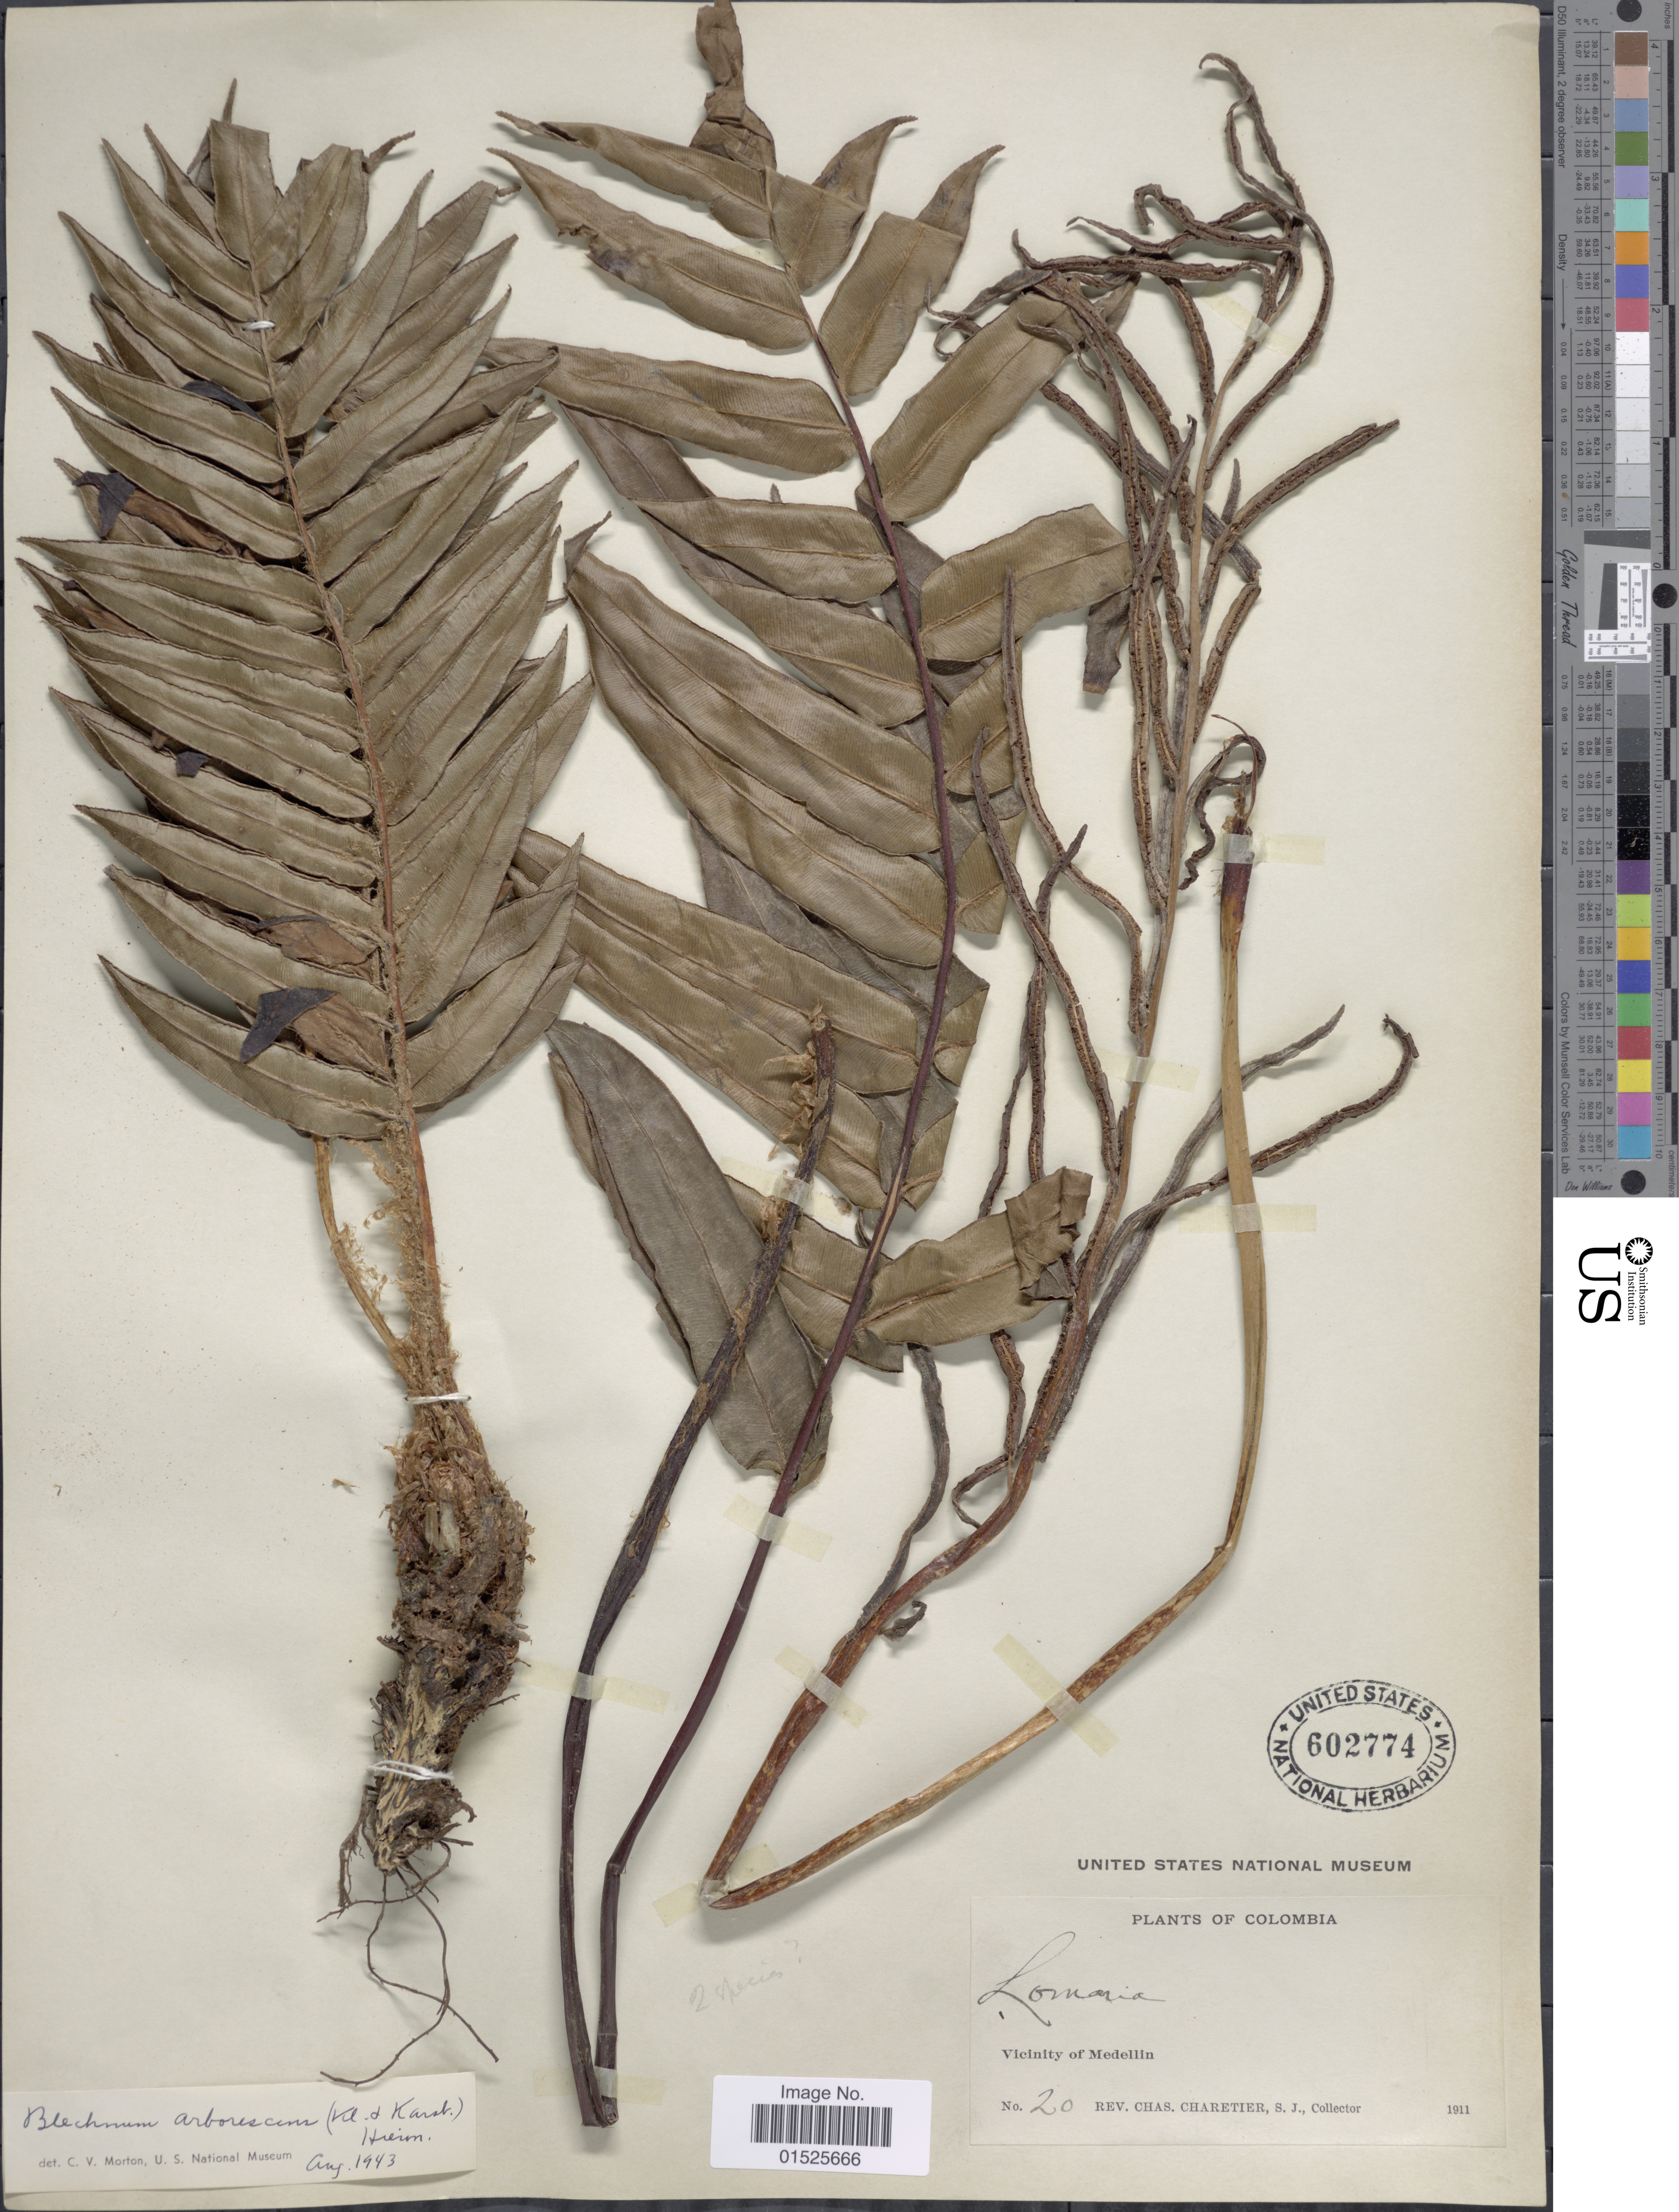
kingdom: Plantae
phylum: Tracheophyta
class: Polypodiopsida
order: Polypodiales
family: Blechnaceae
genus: Blechnum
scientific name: Blechnum cordatum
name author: (Desv.) Hieron.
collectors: C. Charetier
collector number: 20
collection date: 1911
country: Colombia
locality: Vicinity of Medellin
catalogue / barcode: US 602774